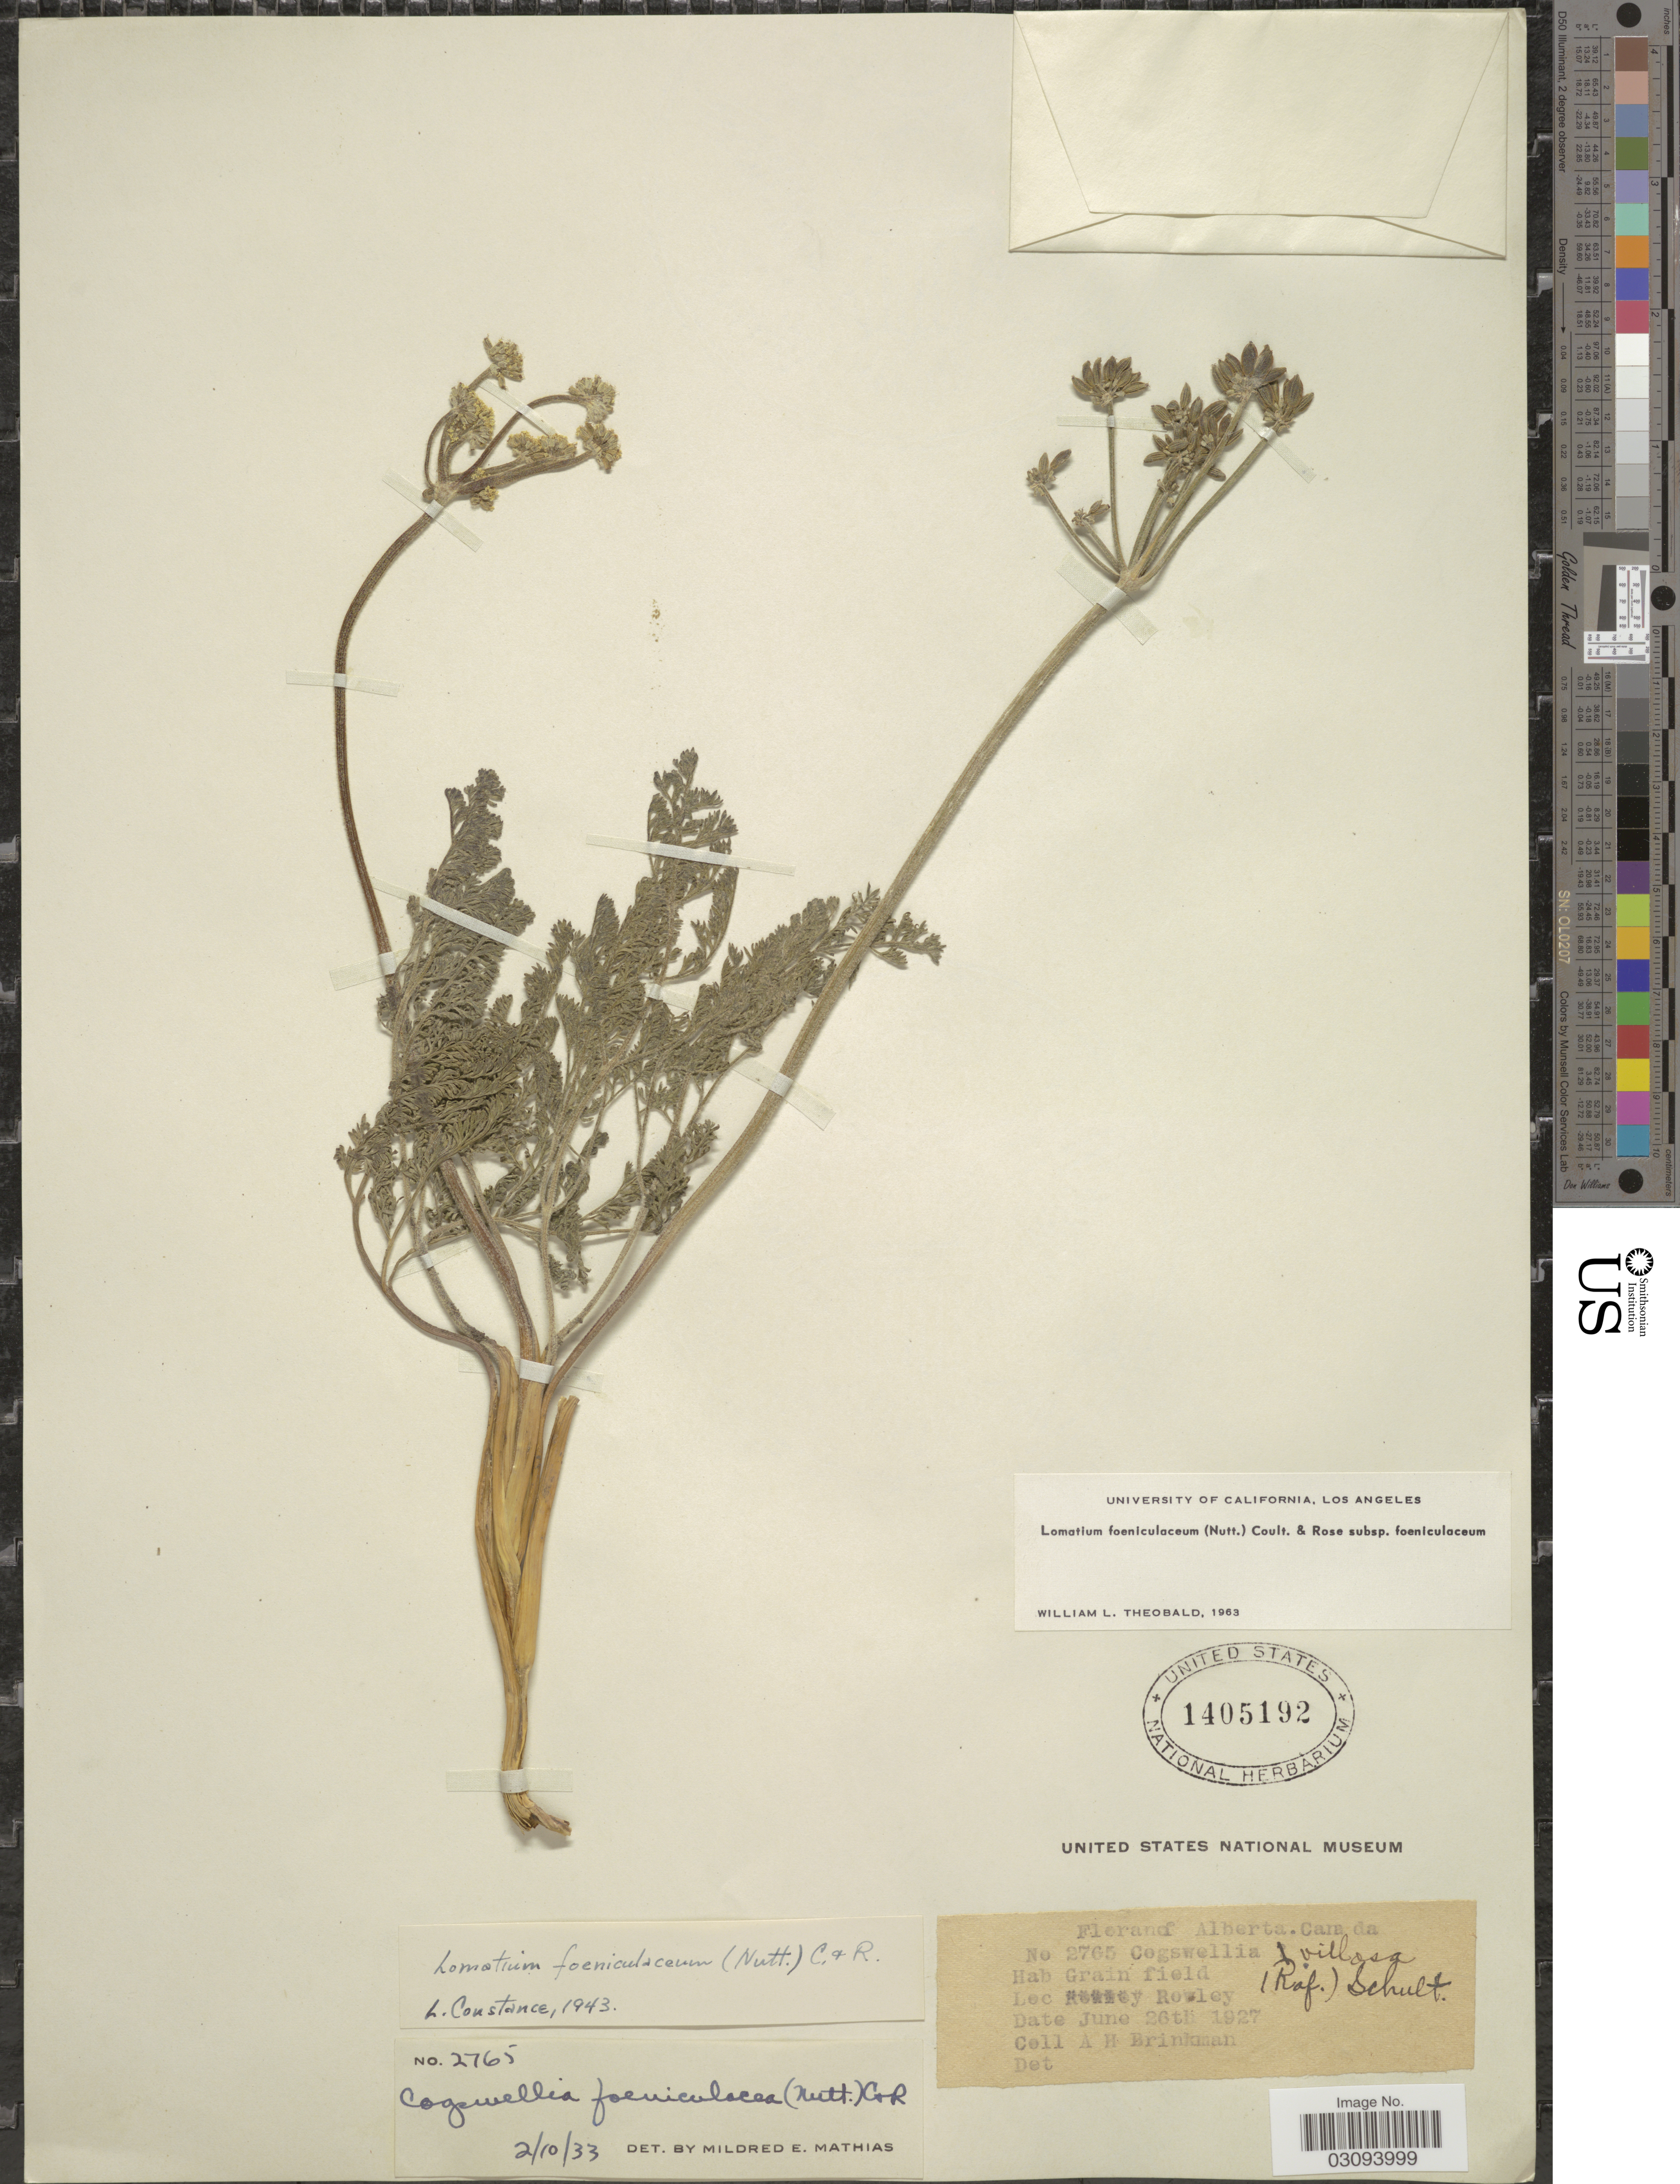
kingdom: Plantae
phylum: Tracheophyta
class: Magnoliopsida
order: Apiales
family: Apiaceae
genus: Lomatium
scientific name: Lomatium foeniculaceum subsp. foeniculaceum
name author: (Nutt.) J.M. Coult. & Rose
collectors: A. Brinkman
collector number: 2765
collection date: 1927-06-26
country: Canada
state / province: Alberta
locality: Rowley.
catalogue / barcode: US 1405192